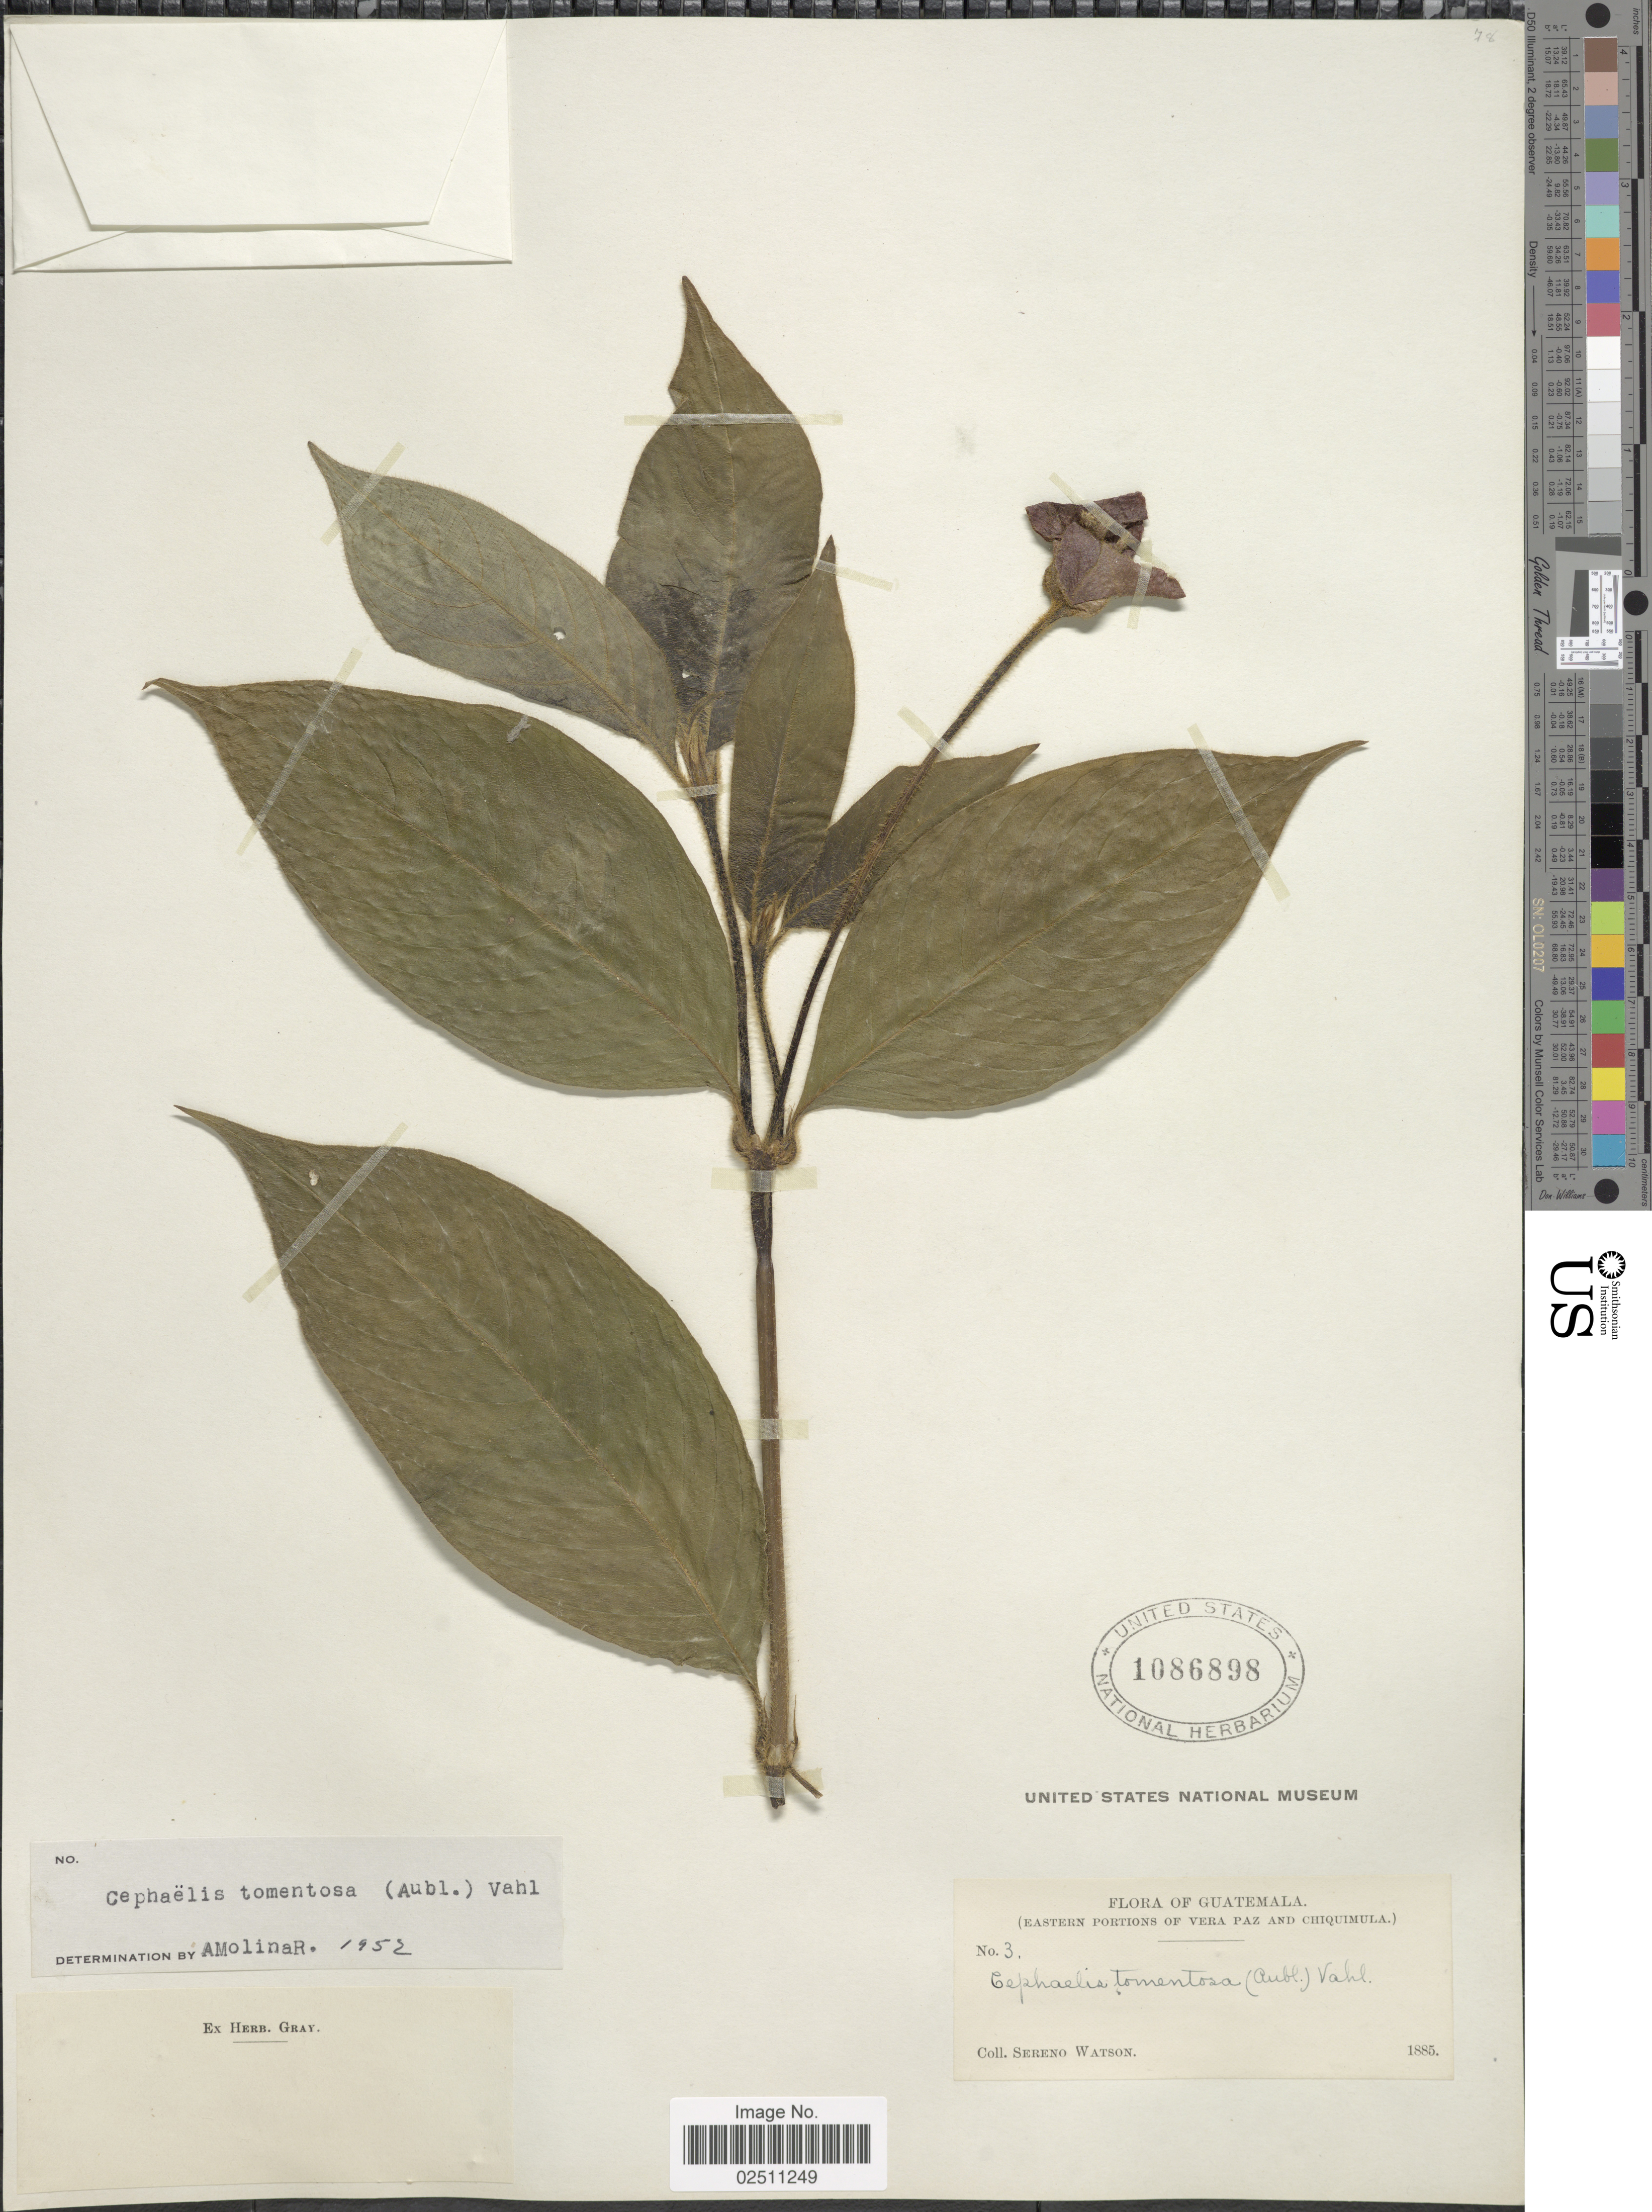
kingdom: Plantae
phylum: Tracheophyta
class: Magnoliopsida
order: Gentianales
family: Rubiaceae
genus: Psychotria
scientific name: Psychotria poeppigiana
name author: Müll. Arg.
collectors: S. Watson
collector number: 3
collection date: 1885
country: Guatemala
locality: Eastern Portions of Vera Paz and Chiquimula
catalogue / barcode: US 1086898